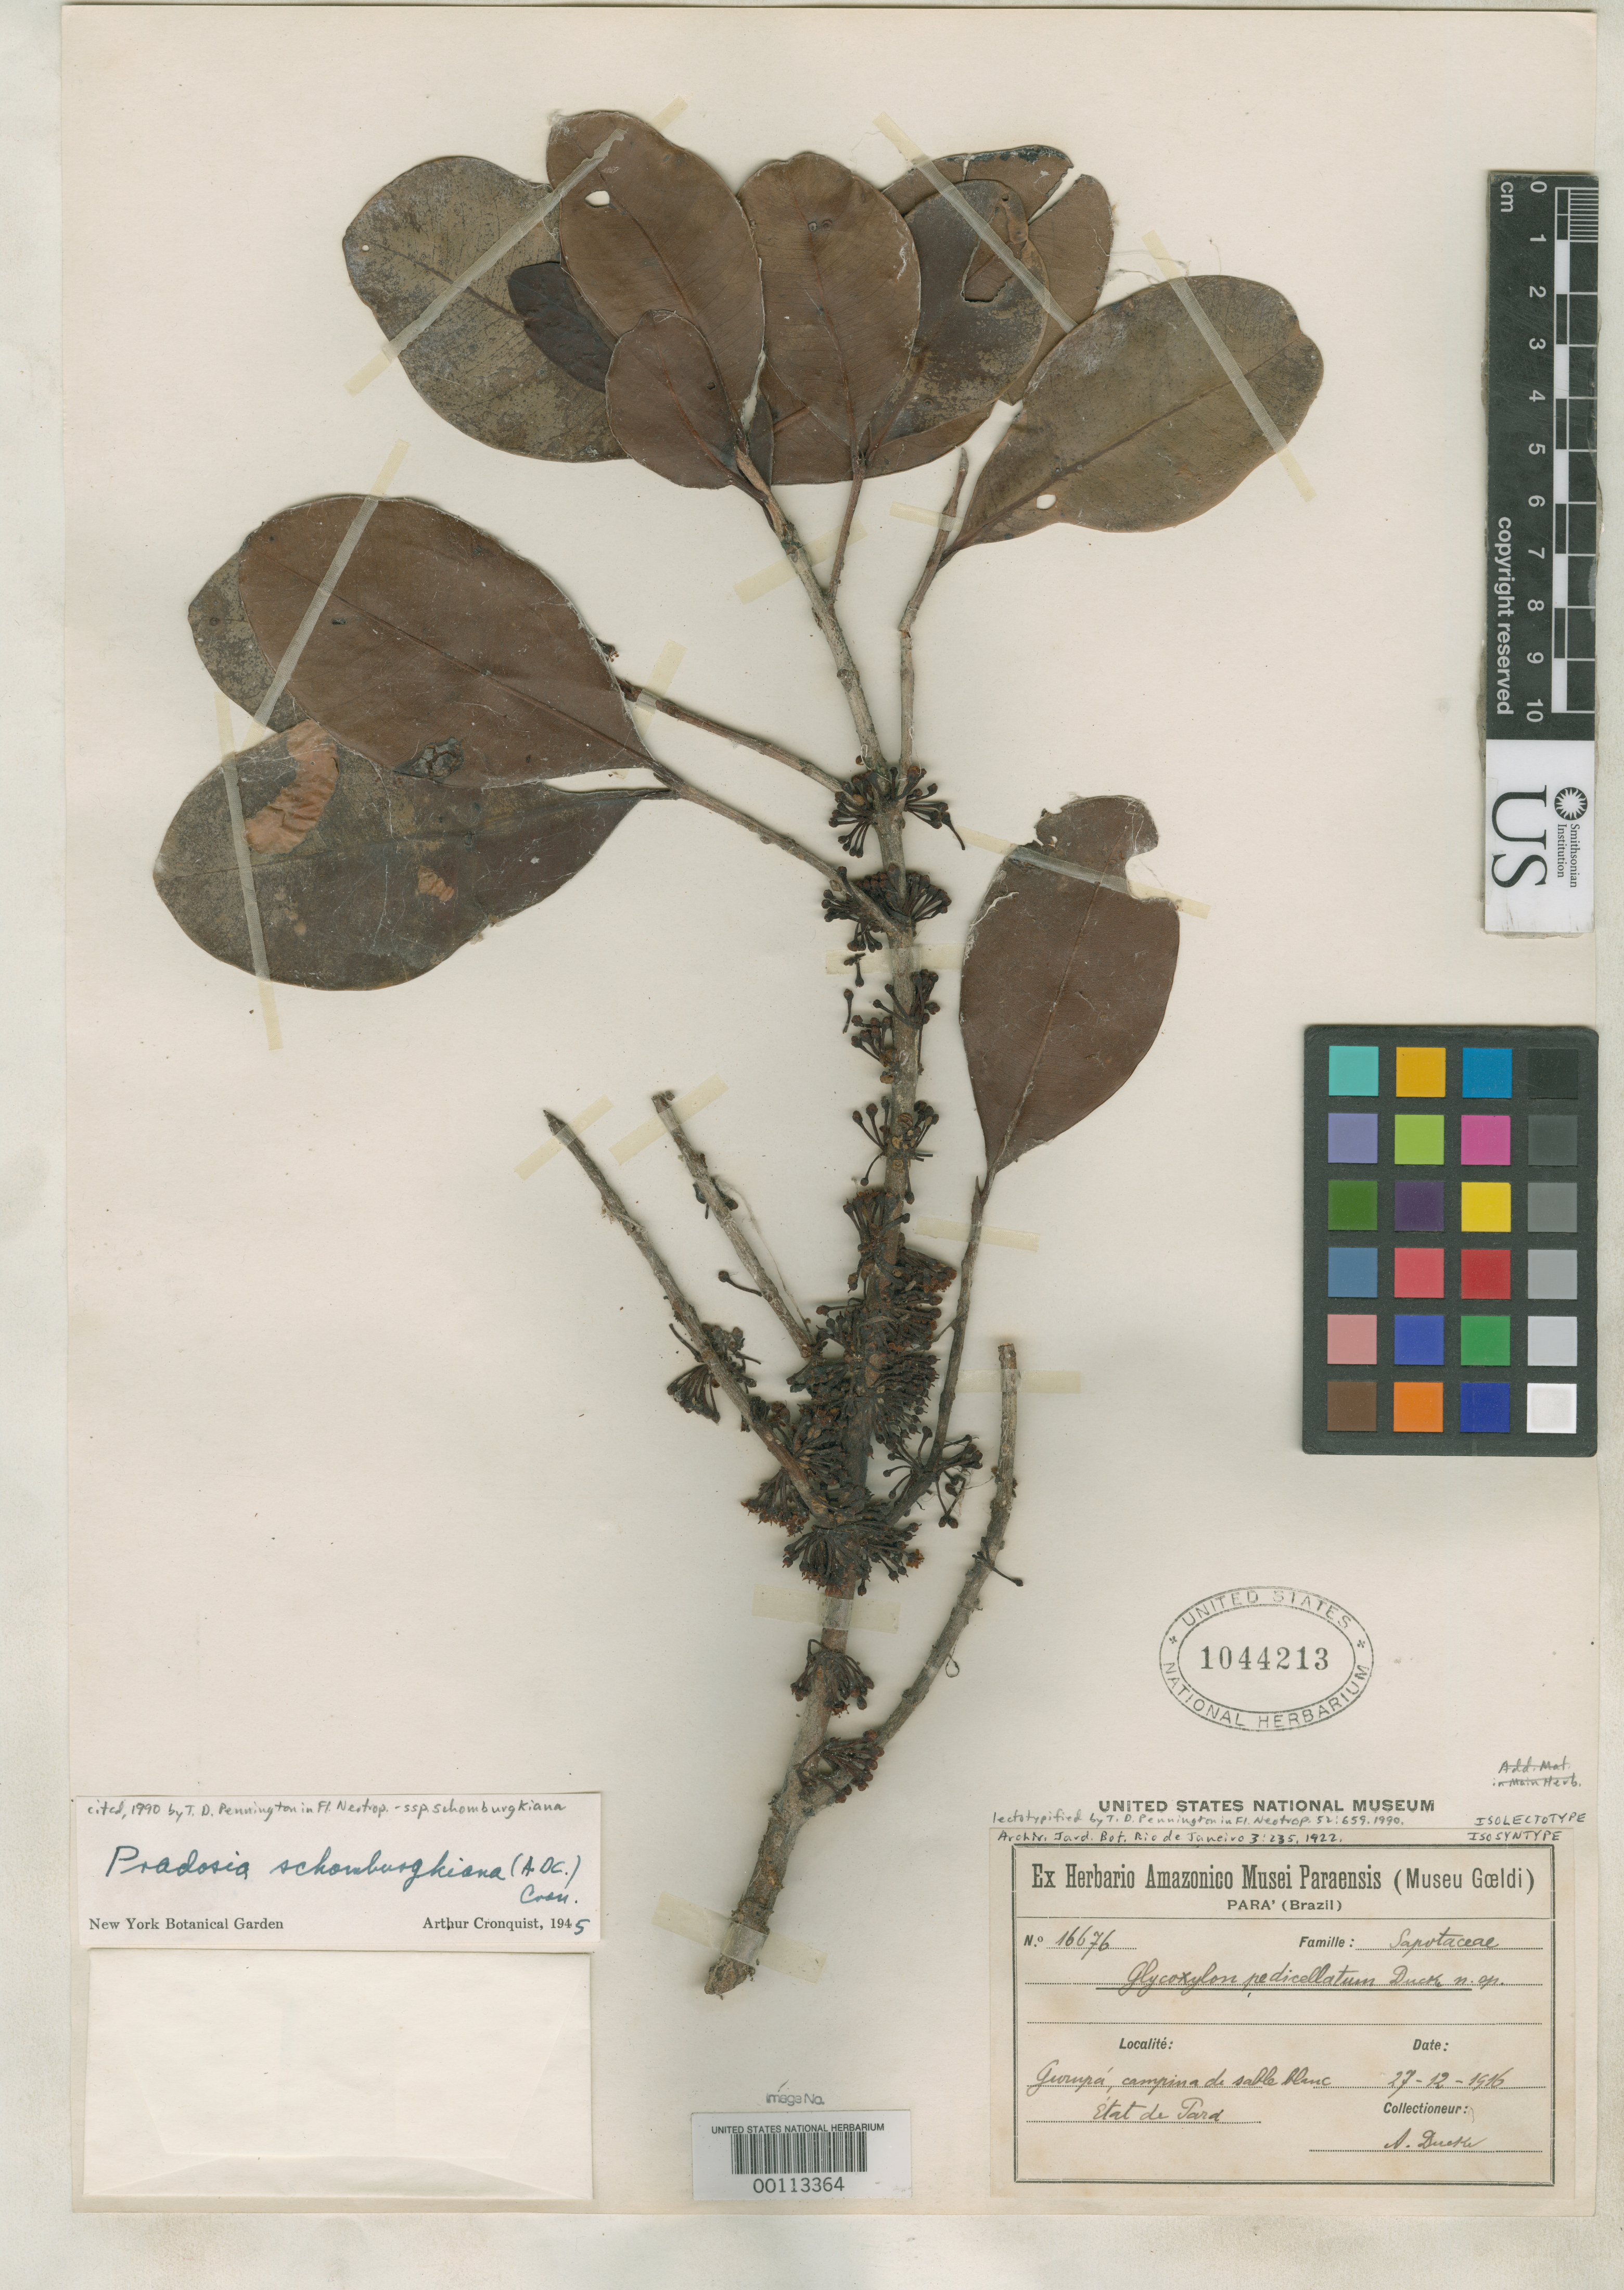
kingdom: Plantae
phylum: Tracheophyta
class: Magnoliopsida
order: Ericales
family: Sapotaceae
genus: Glycoxylon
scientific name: Glycoxylon pedicellatum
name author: Ducke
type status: Isosyntype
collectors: A. Ducke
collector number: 16676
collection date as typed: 27 Dec 1916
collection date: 1916-12-27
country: Brazil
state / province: Pará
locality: Gurupi.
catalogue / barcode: US 1044213